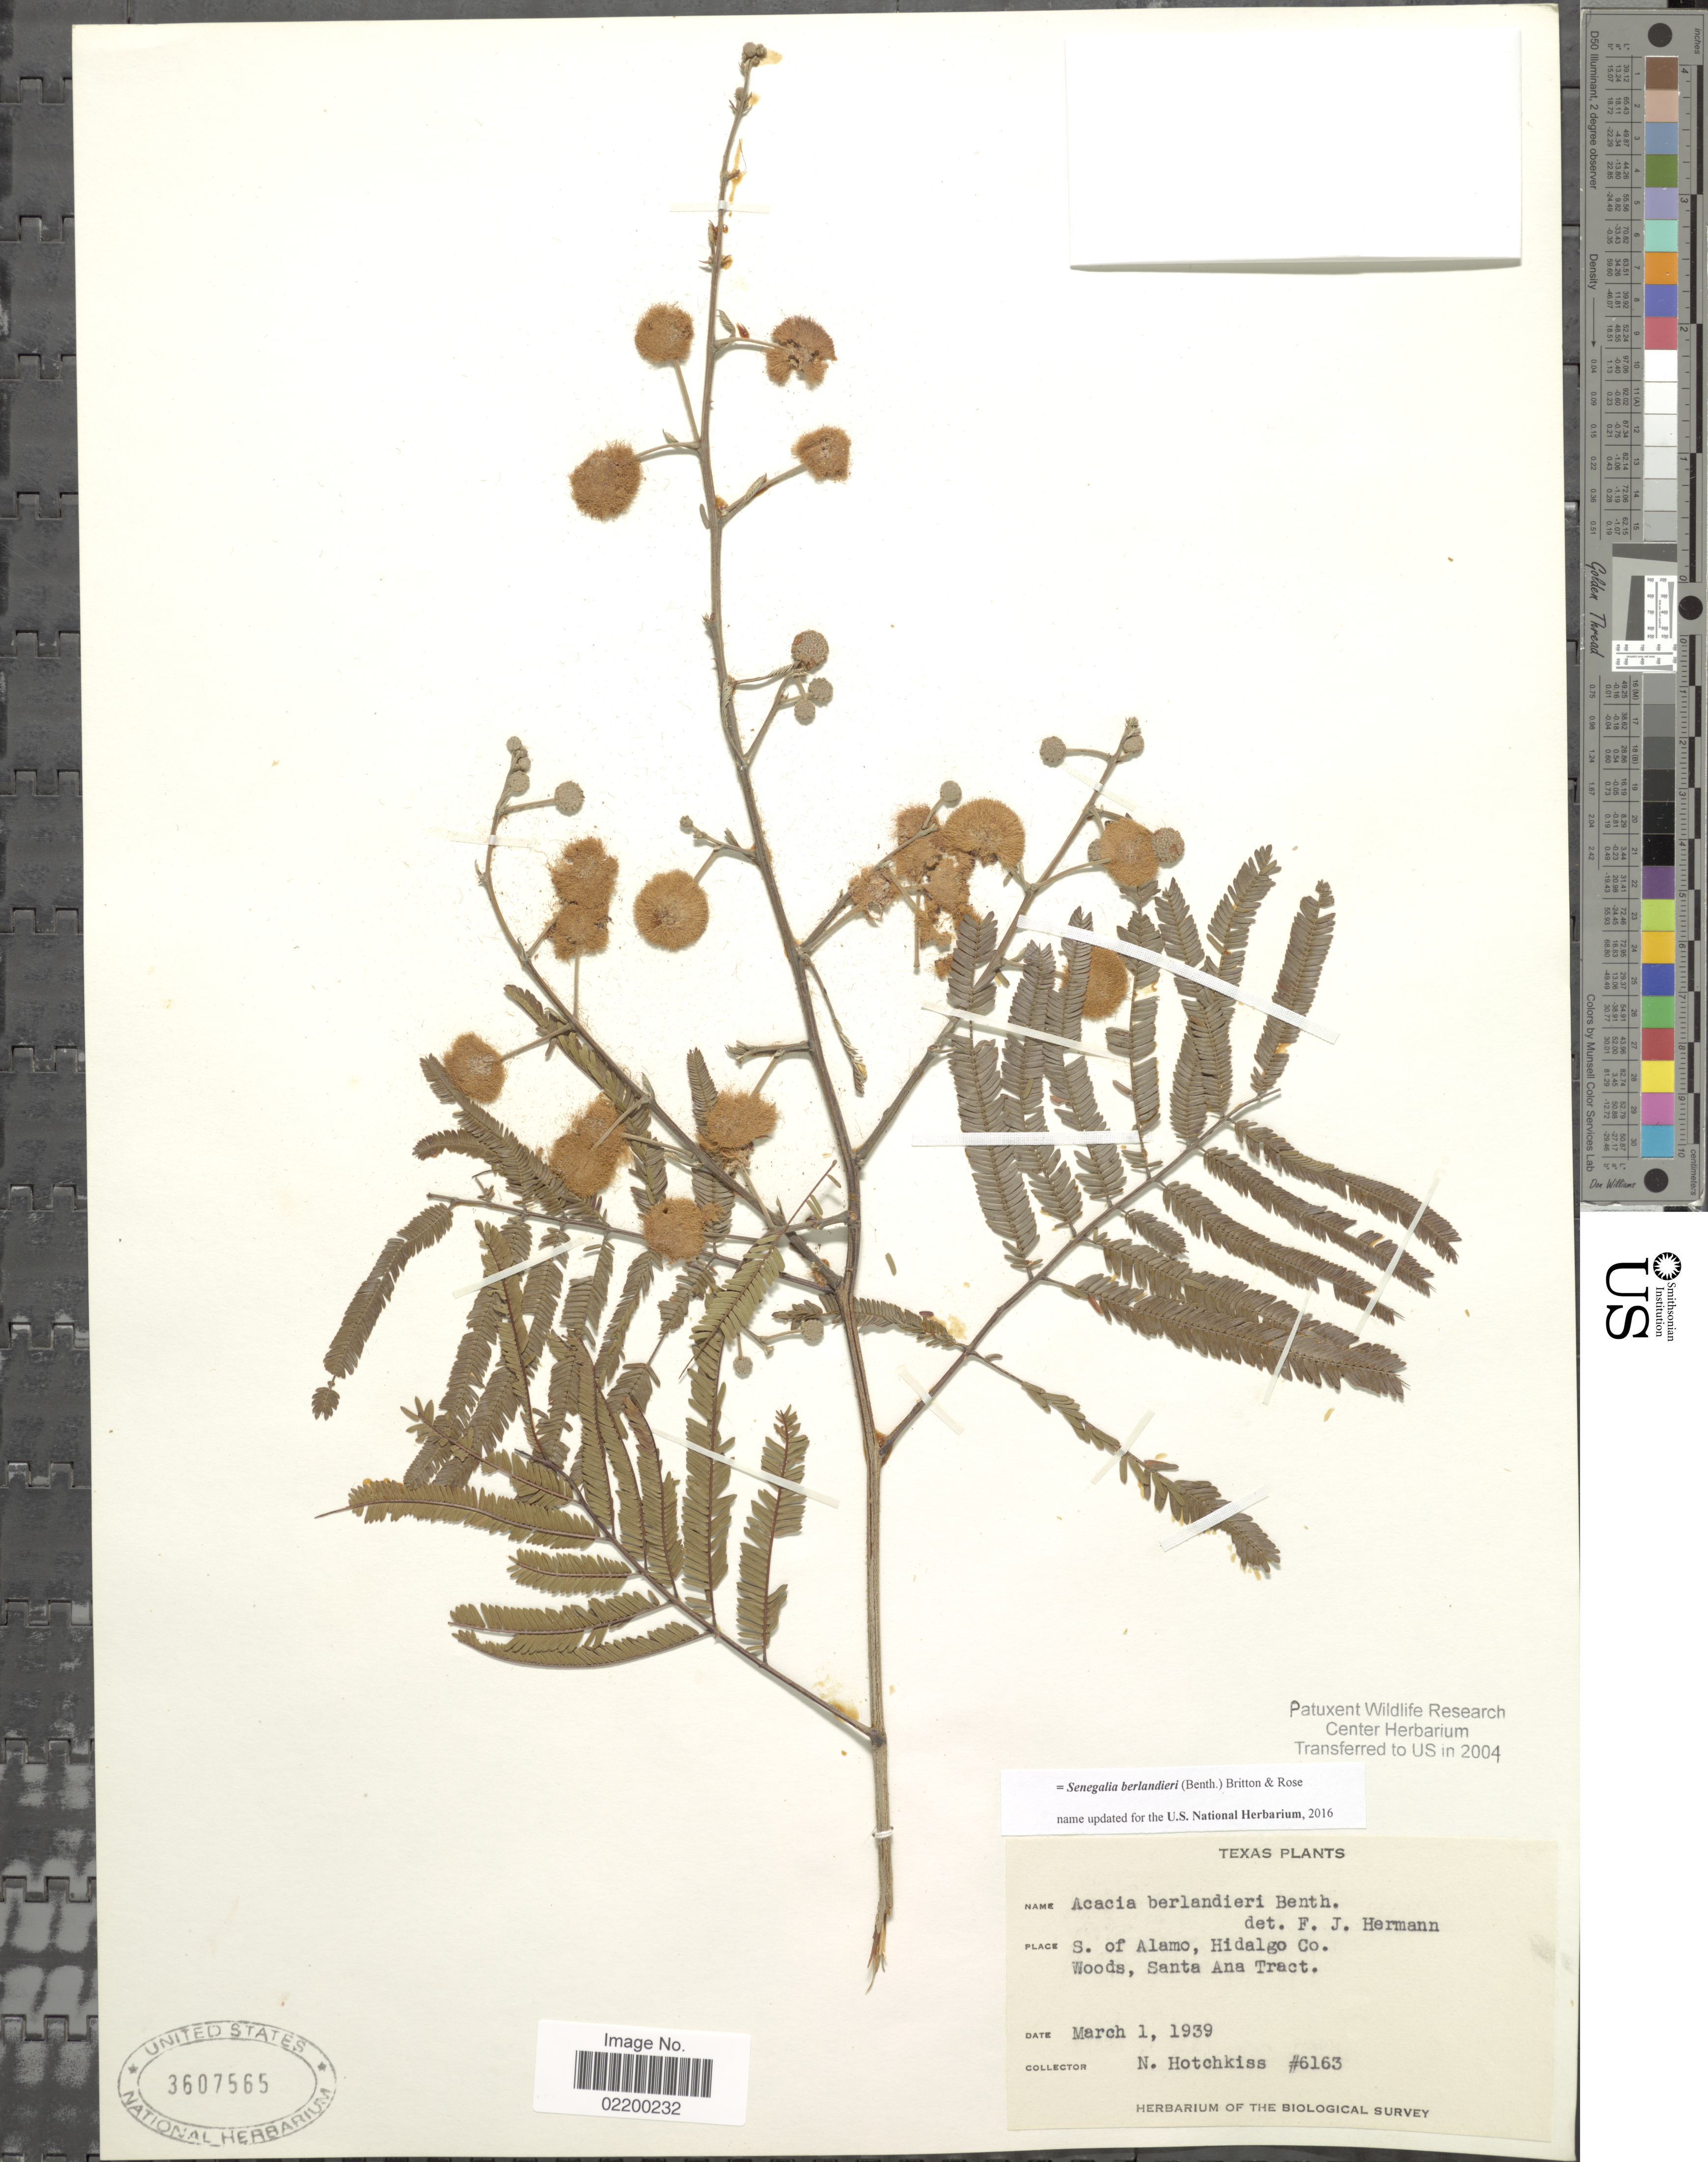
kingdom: Plantae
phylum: Tracheophyta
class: Magnoliopsida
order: Fabales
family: Fabaceae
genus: Senegalia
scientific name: Senegalia berlandieri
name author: (Benth.) Britton & Rose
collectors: N. Hotchkiss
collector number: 6163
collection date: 1939-03-01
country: United States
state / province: Texas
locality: S. of Alamo, Hidalgo Co. Woods, Santa Ana Tract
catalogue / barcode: US 3607565